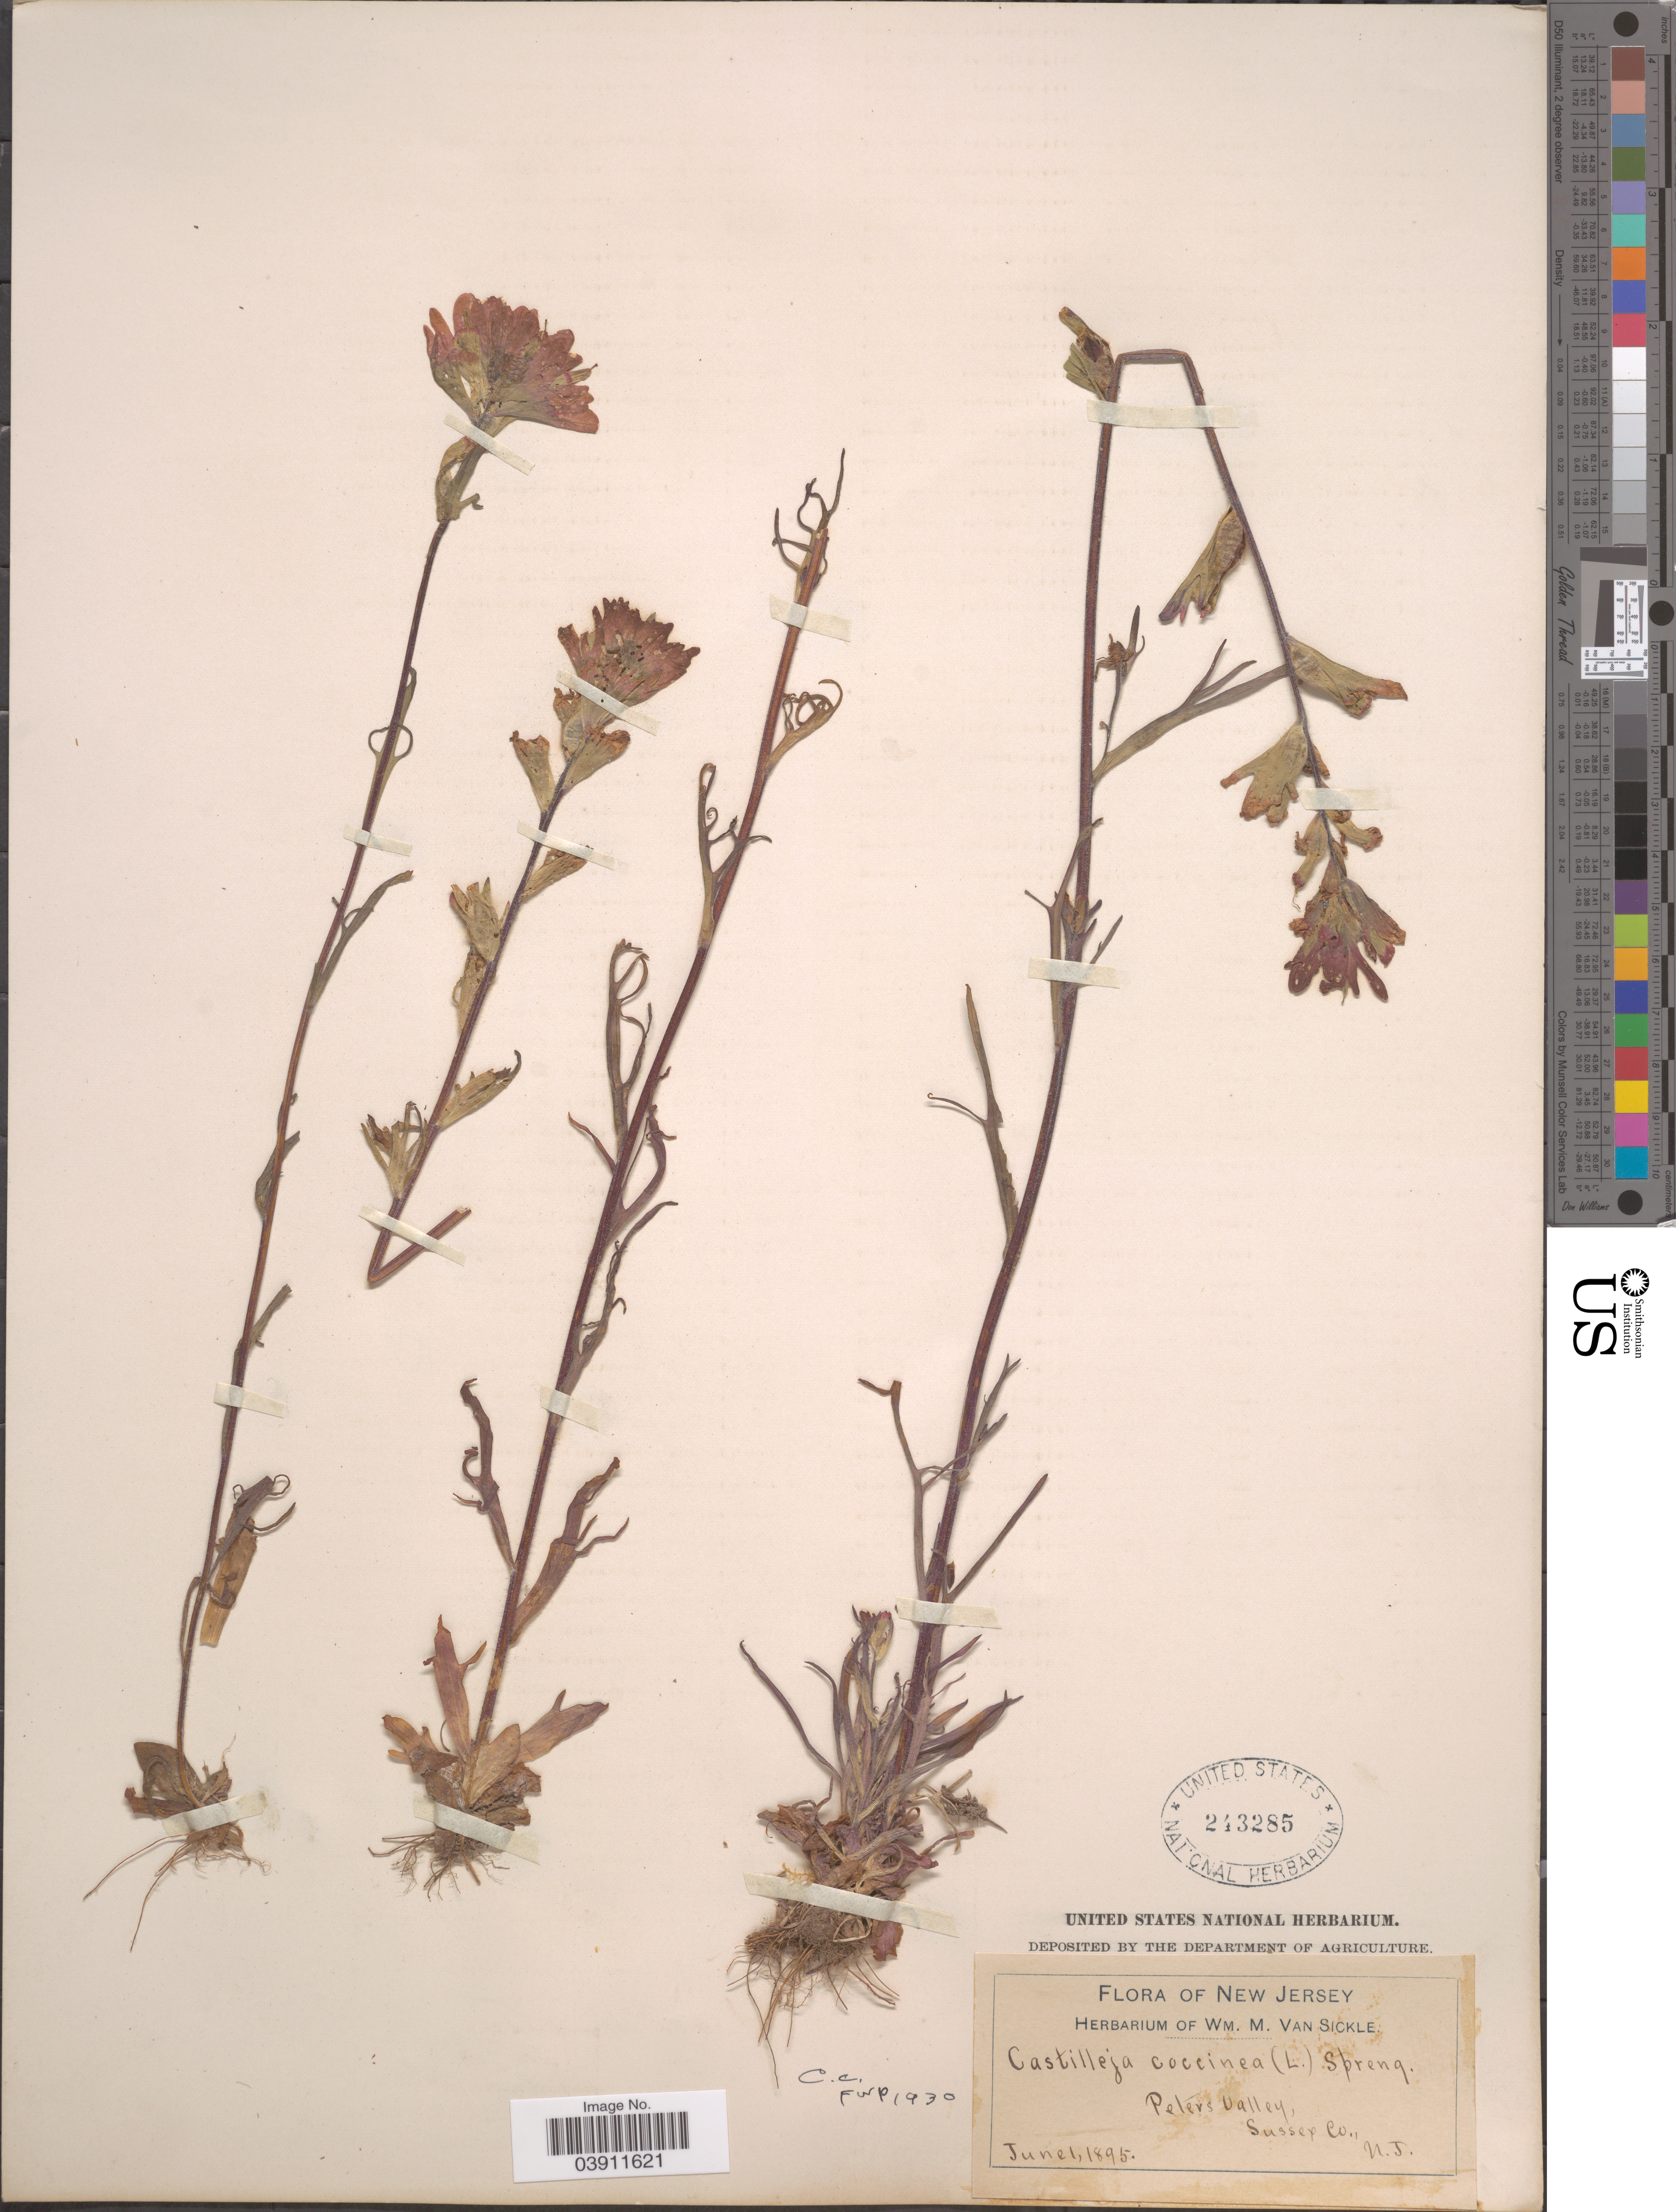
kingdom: Plantae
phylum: Tracheophyta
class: Magnoliopsida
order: Lamiales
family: Orobanchaceae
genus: Castilleja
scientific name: Castilleja coccinea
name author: (L.) Spreng.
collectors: ex herb. Wm. M. Van Sickle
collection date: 1895-06-01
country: United States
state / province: New Jersey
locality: Peters Valley, Sussex Co.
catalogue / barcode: US 243285